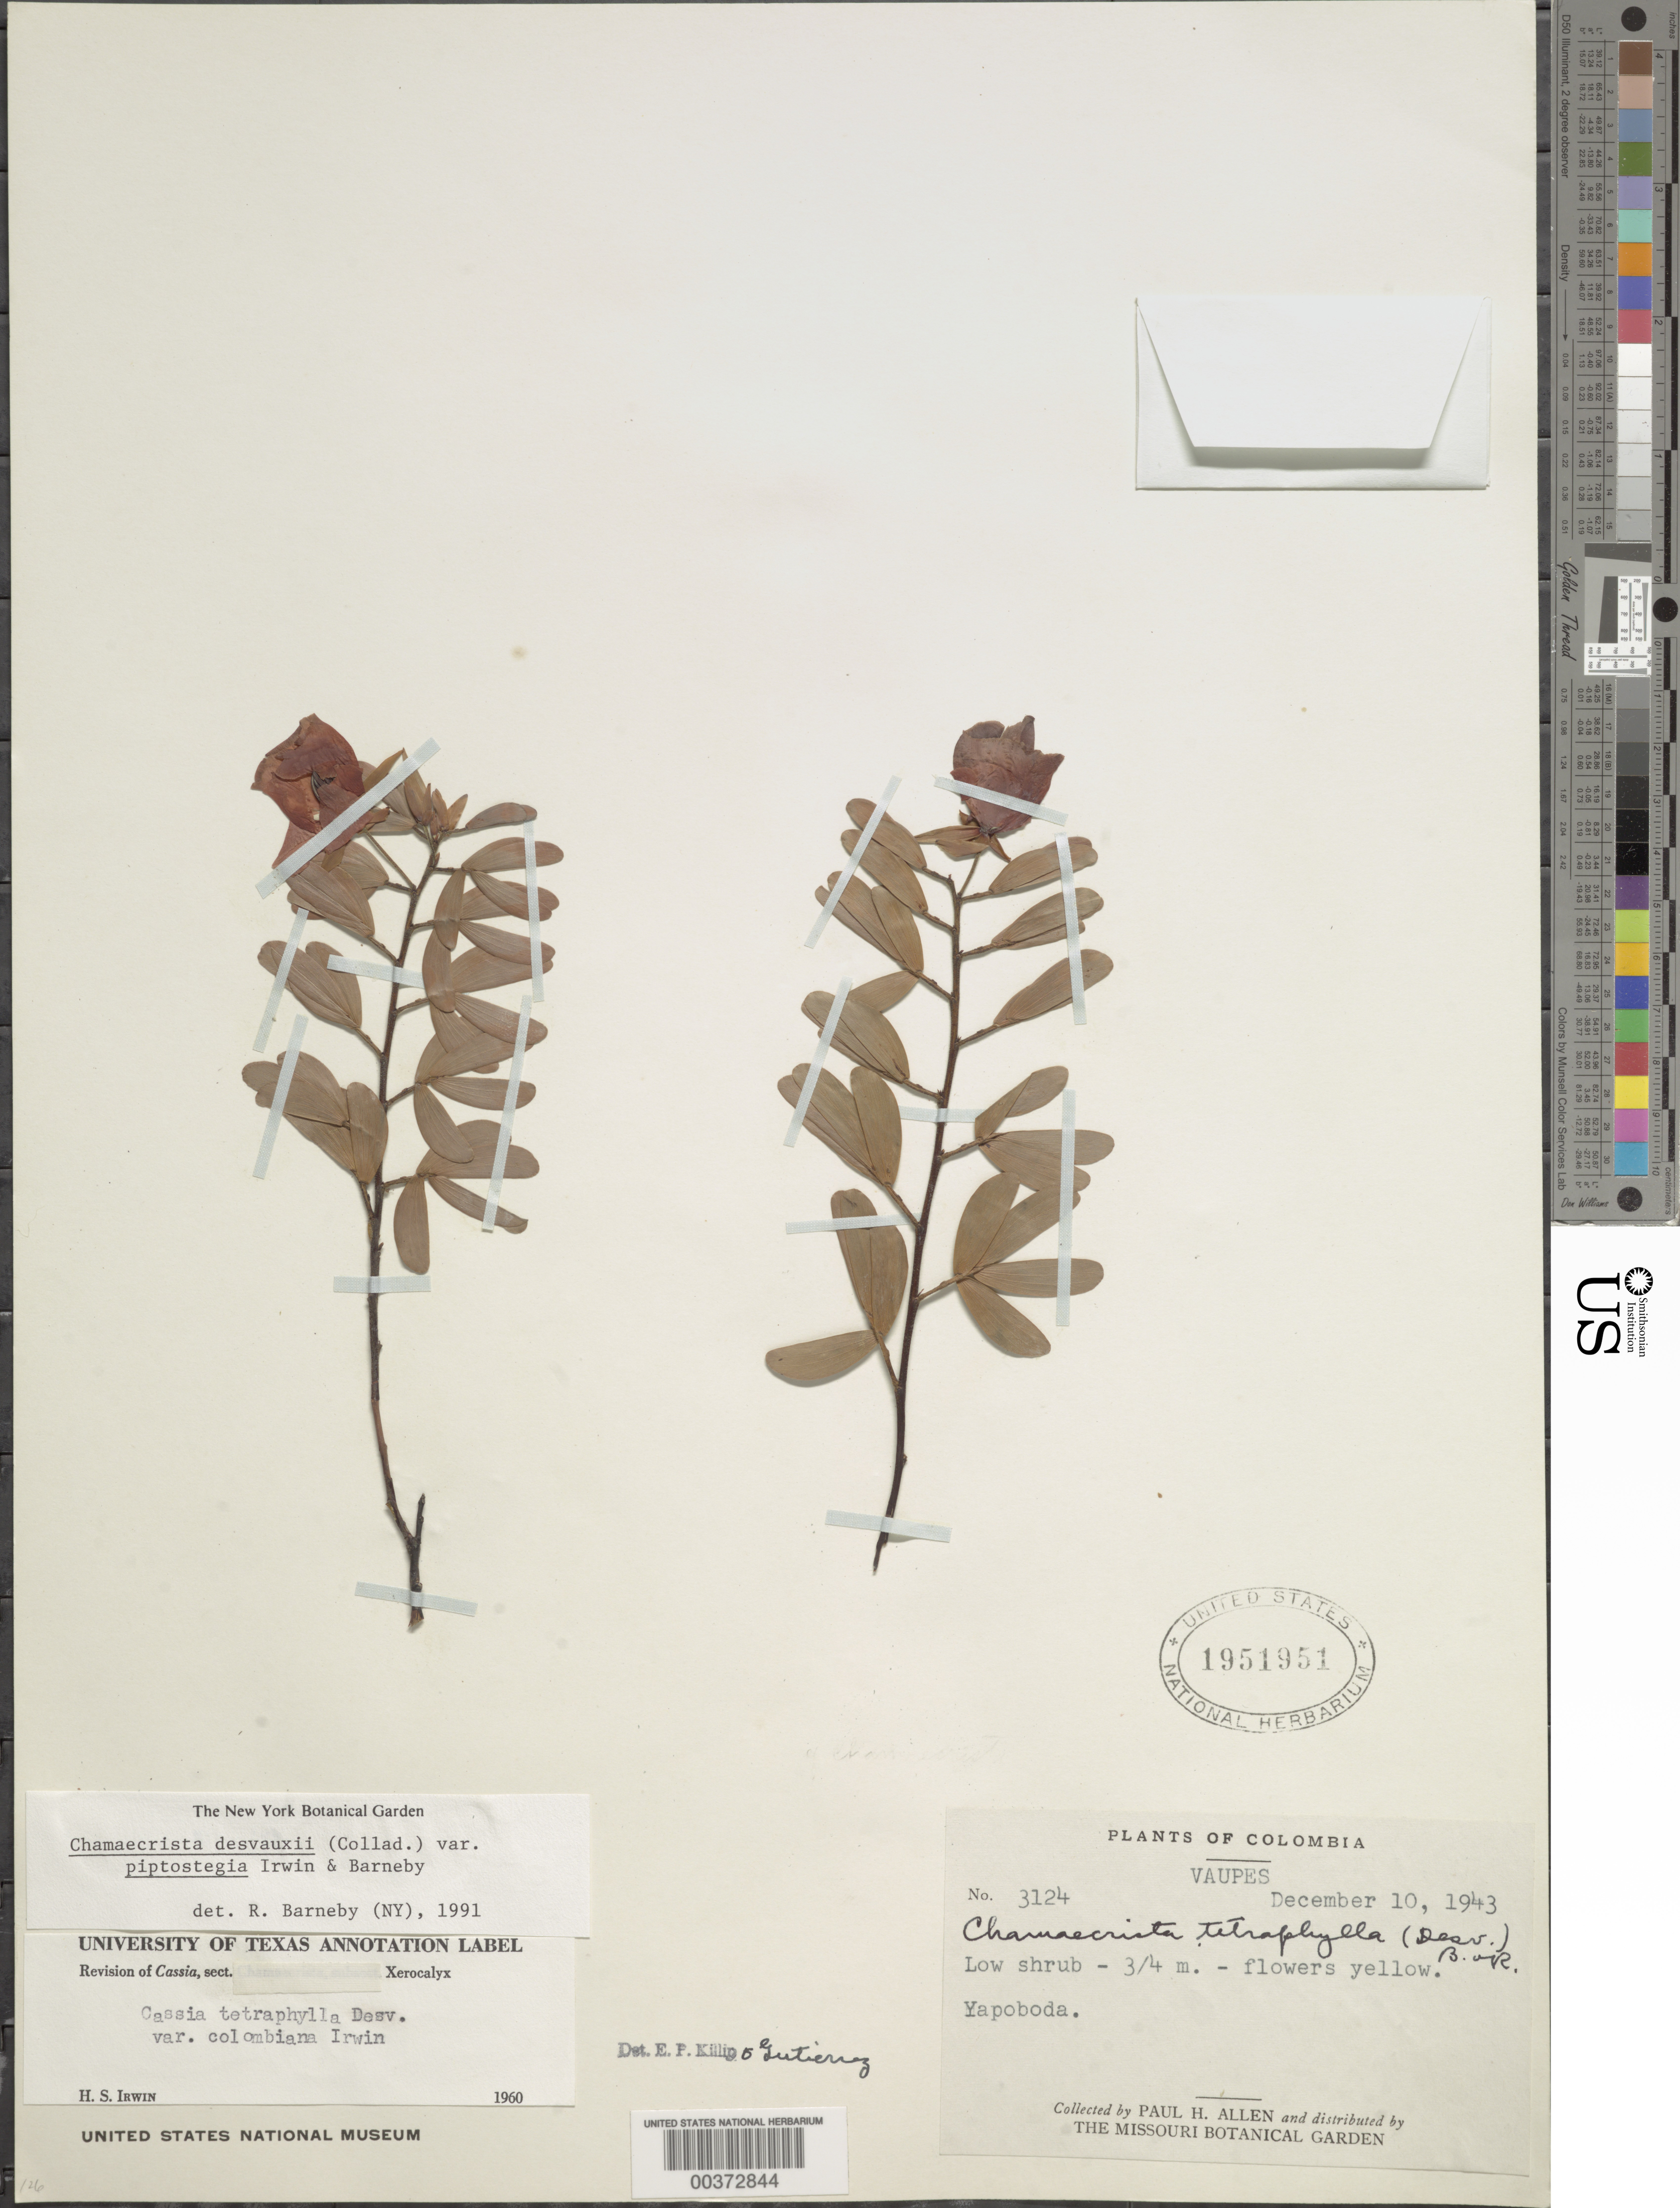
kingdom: Plantae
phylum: Tracheophyta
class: Magnoliopsida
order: Fabales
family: Fabaceae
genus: Chamaecrista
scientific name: Chamaecrista desvauxii var. piptostegia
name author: H.S. Irwin & Barneby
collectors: P. H. Allen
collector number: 3124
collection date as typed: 10 Dec 1943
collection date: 1943-12-10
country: Colombia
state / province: Vaupés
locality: Yapoboda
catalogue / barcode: US 1951951